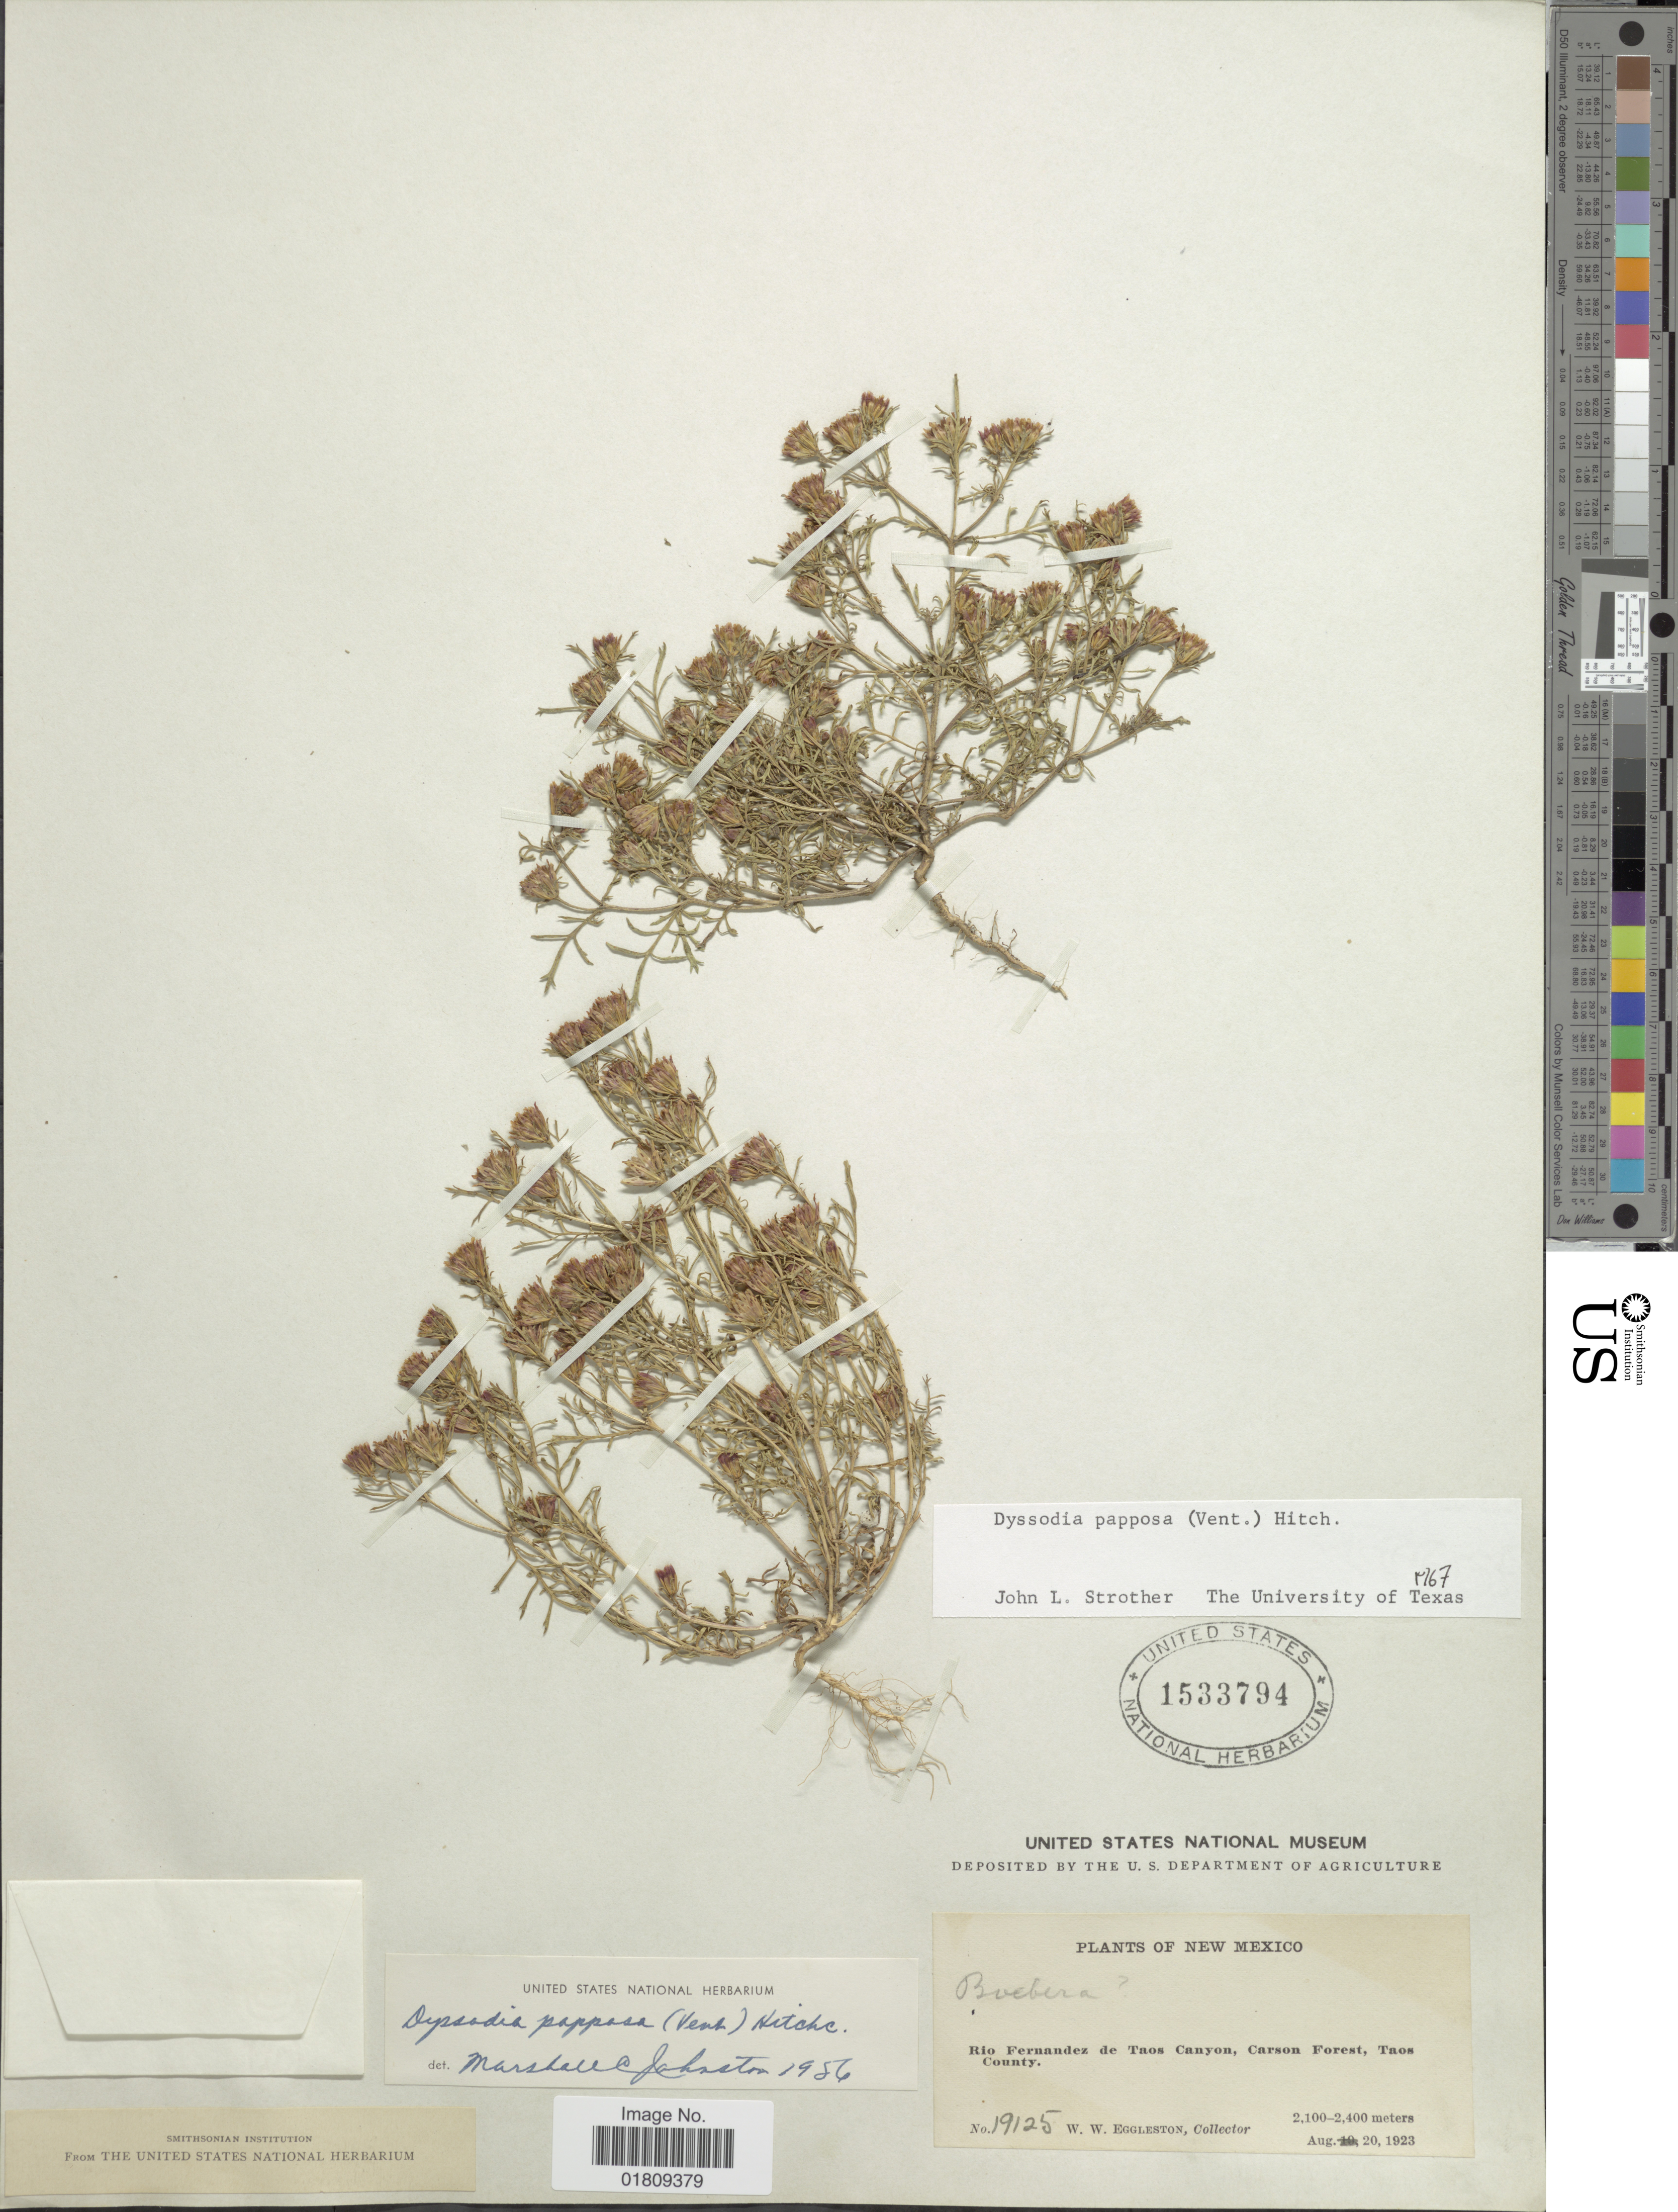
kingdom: Plantae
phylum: Tracheophyta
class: Magnoliopsida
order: Asterales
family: Asteraceae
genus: Dyssodia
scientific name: Dyssodia papposa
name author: (Vent.) Hitchc.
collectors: W. W. Eggleston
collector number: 19125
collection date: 1923-08-20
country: United States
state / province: New Mexico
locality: Rio Fernandez de Taos Canyon, Carson Forest, Taos County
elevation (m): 2100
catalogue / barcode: US 1533794